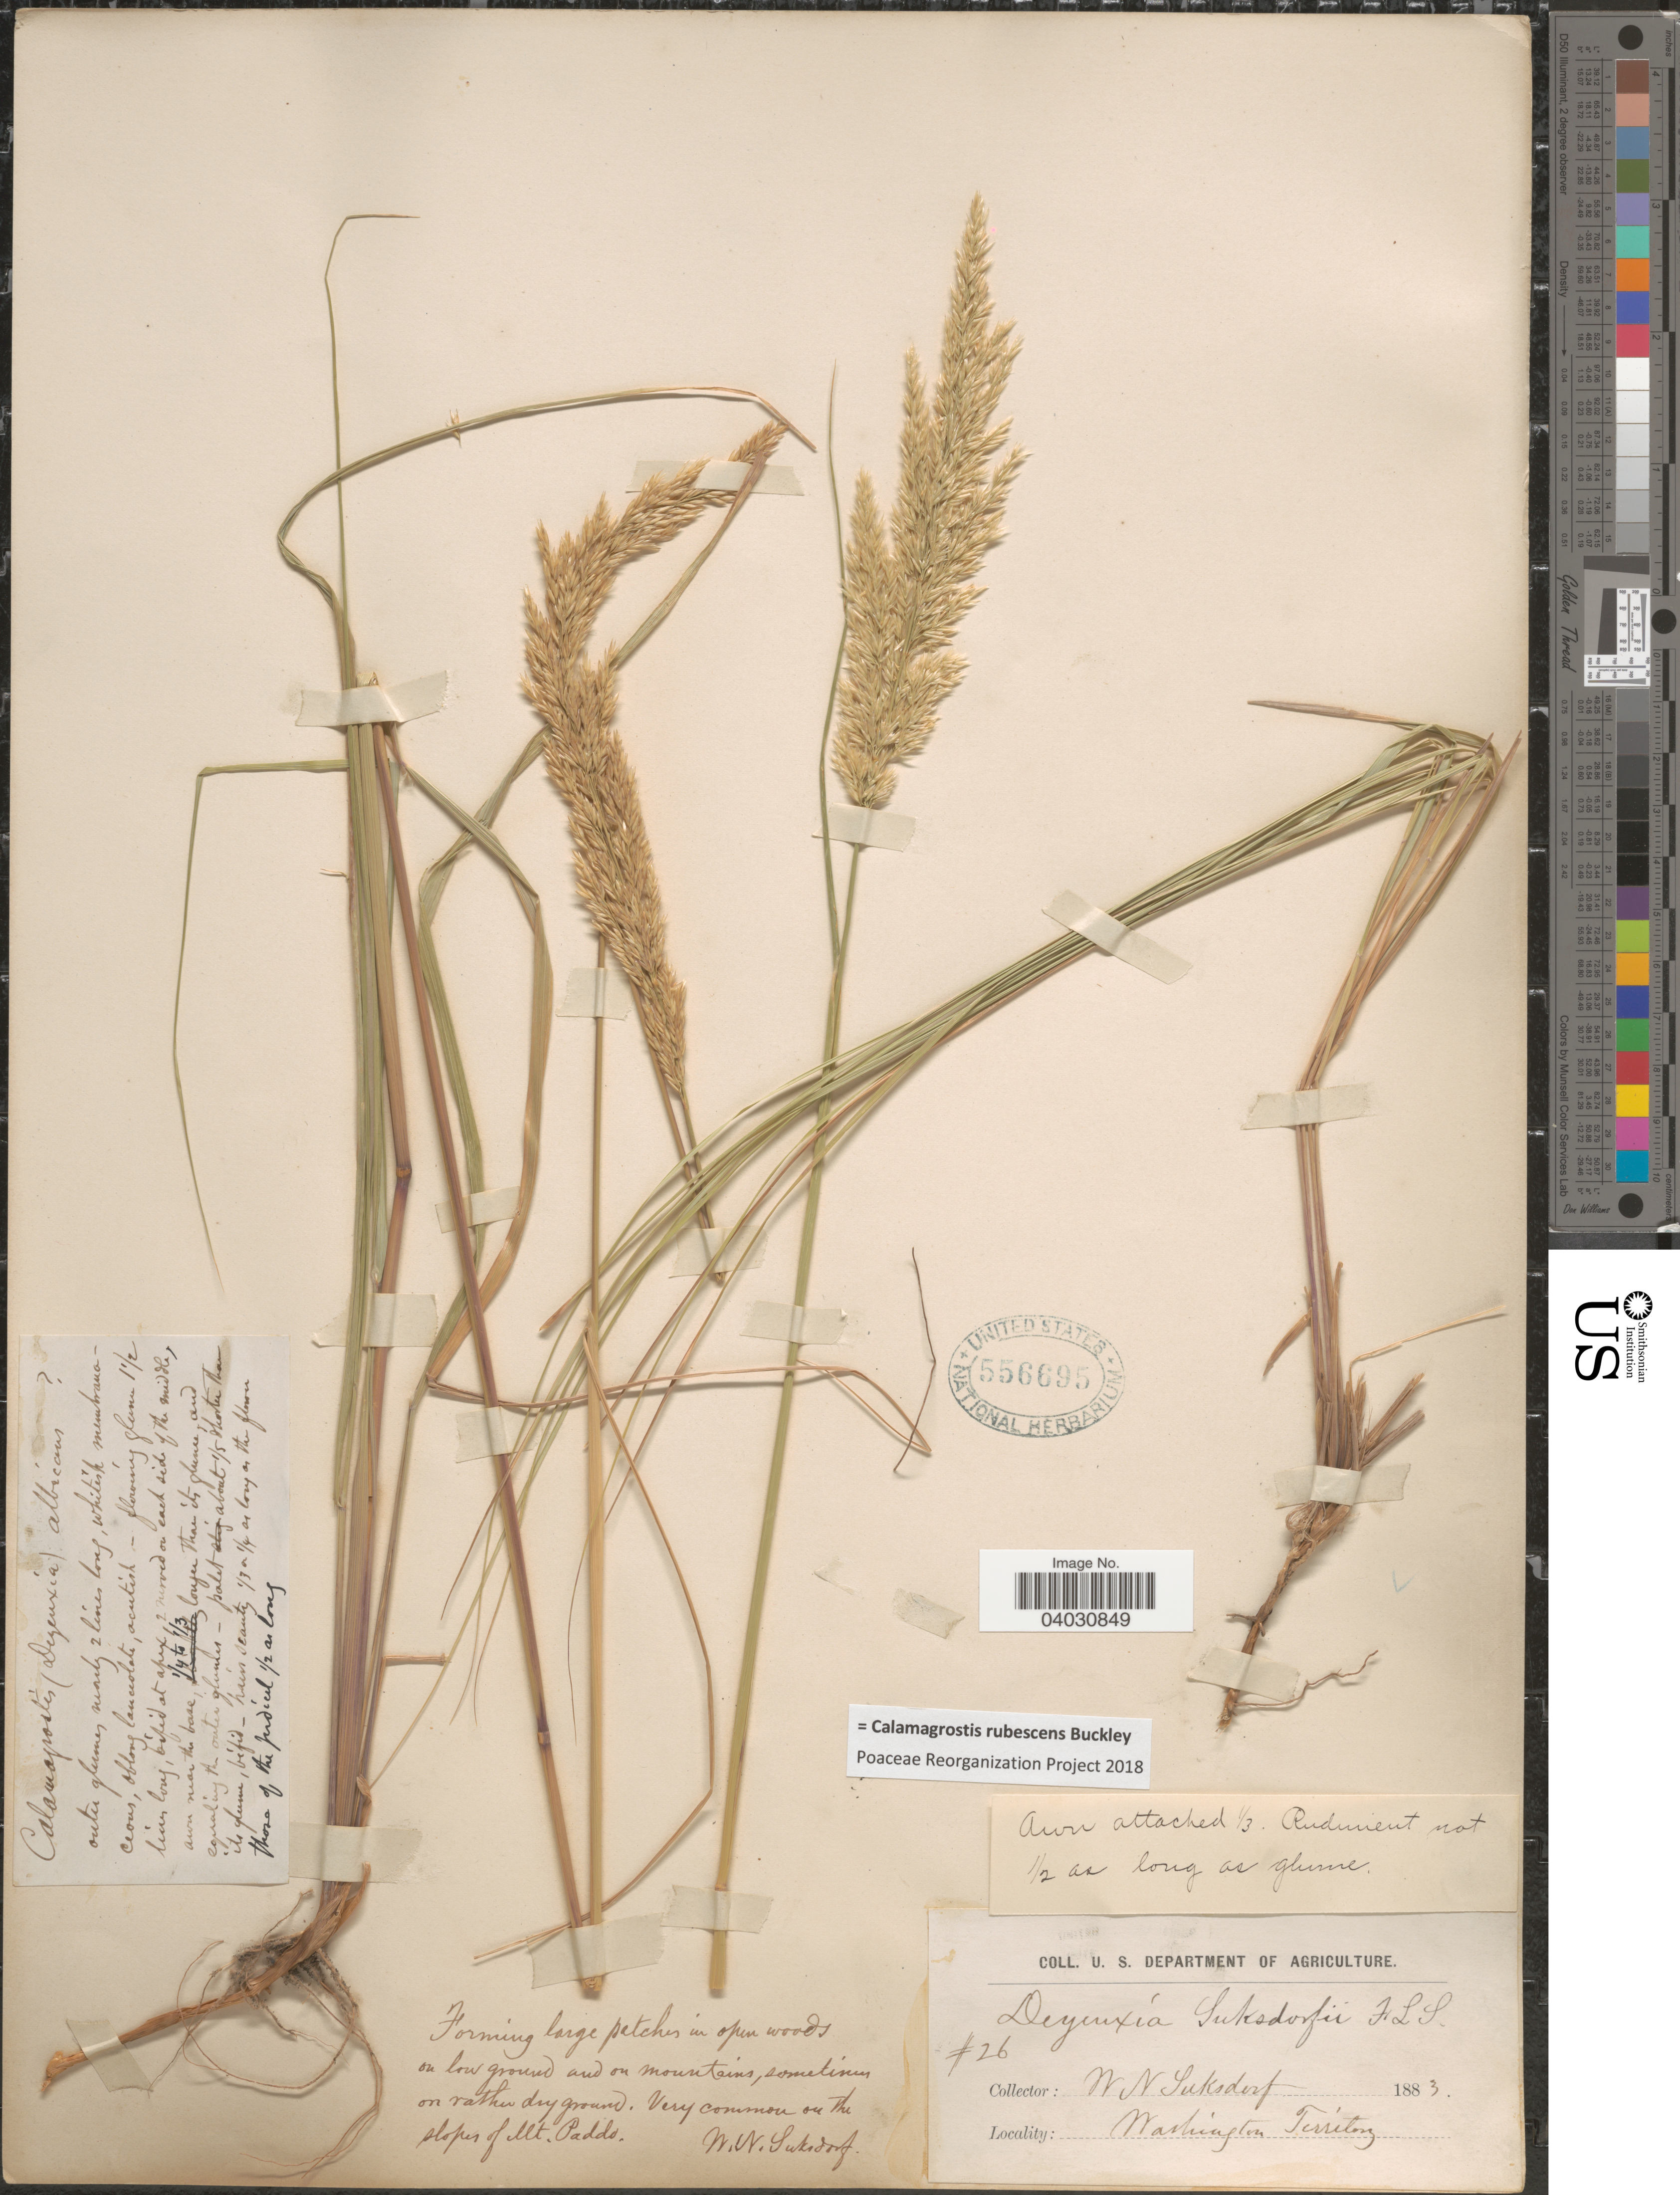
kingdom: Plantae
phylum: Tracheophyta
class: Liliopsida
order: Poales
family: Poaceae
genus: Calamagrostis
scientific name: Calamagrostis rubescens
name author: Buckley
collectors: W. N. Suksdorf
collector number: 26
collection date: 1883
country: United States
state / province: Washington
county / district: Skamania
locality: On the slopes of Mt. Paddo.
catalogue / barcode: US 556695